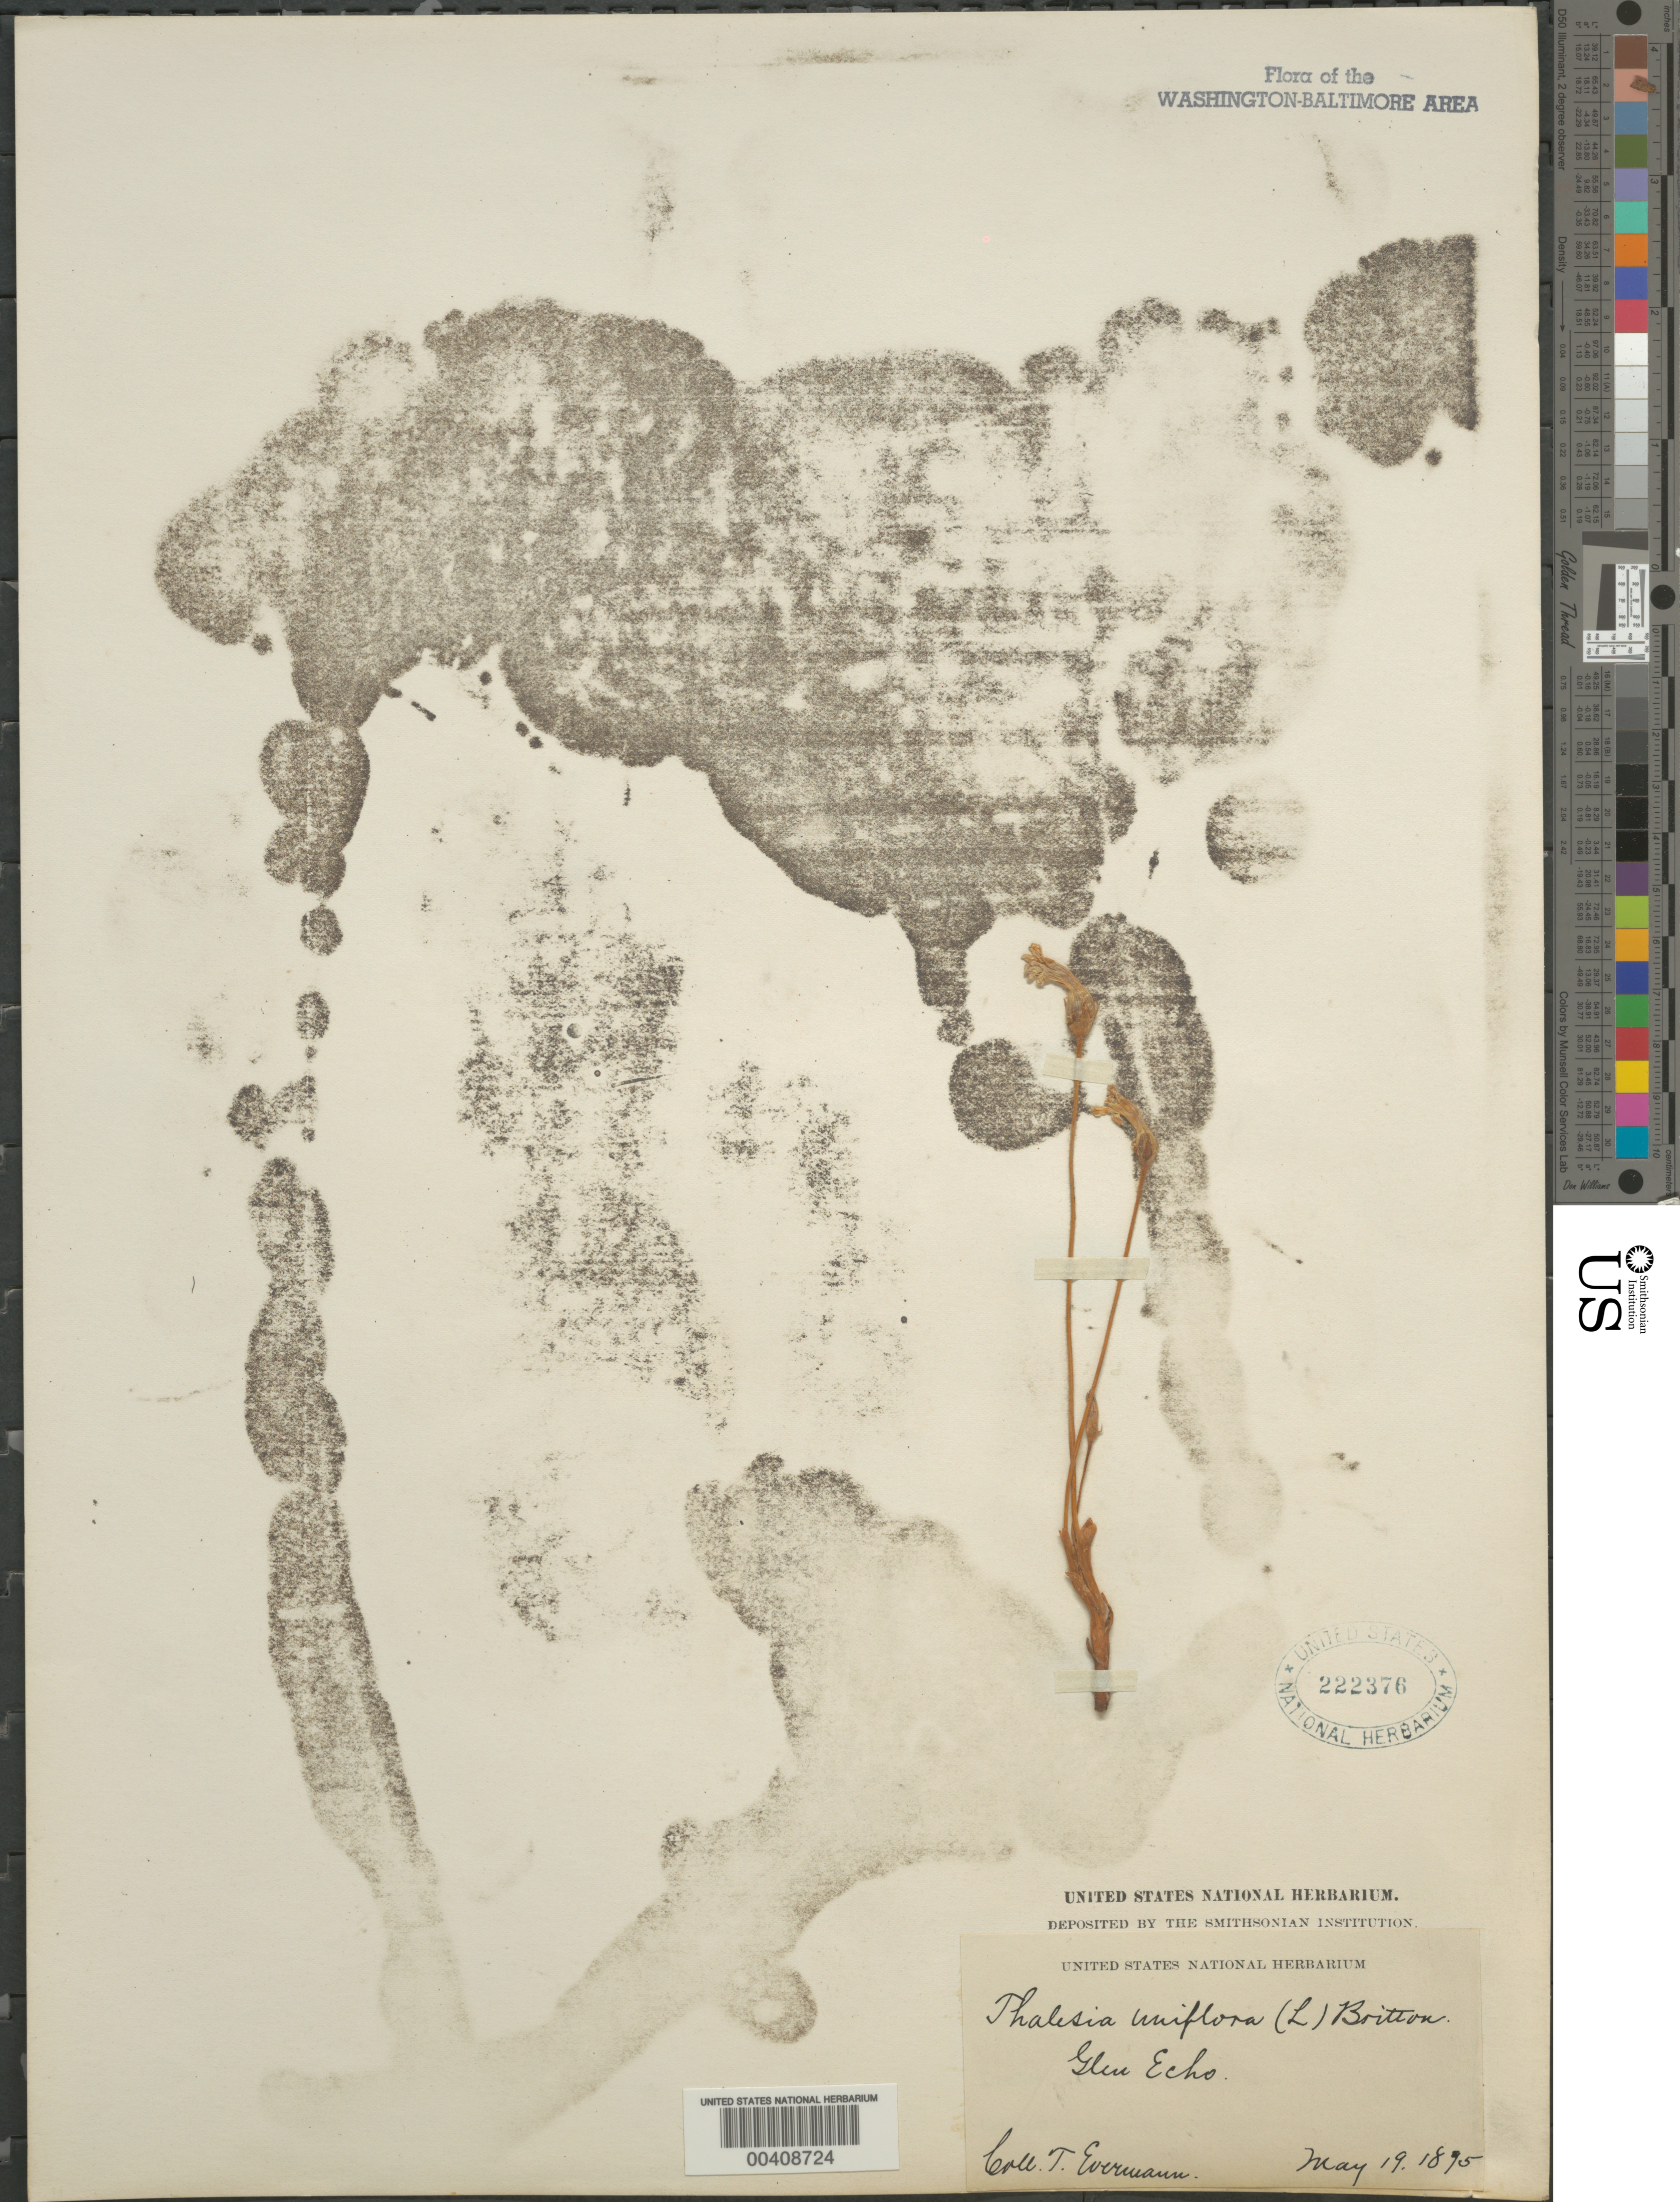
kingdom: Plantae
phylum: Tracheophyta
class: Magnoliopsida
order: Lamiales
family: Orobanchaceae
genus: Orobanche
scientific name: Orobanche uniflora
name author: L.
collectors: T. Evermann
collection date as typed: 19 May 1895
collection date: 1895-05-19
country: United States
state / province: Maryland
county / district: Montgomery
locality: Glen Echo C. & O. Canal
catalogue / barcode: US 222376